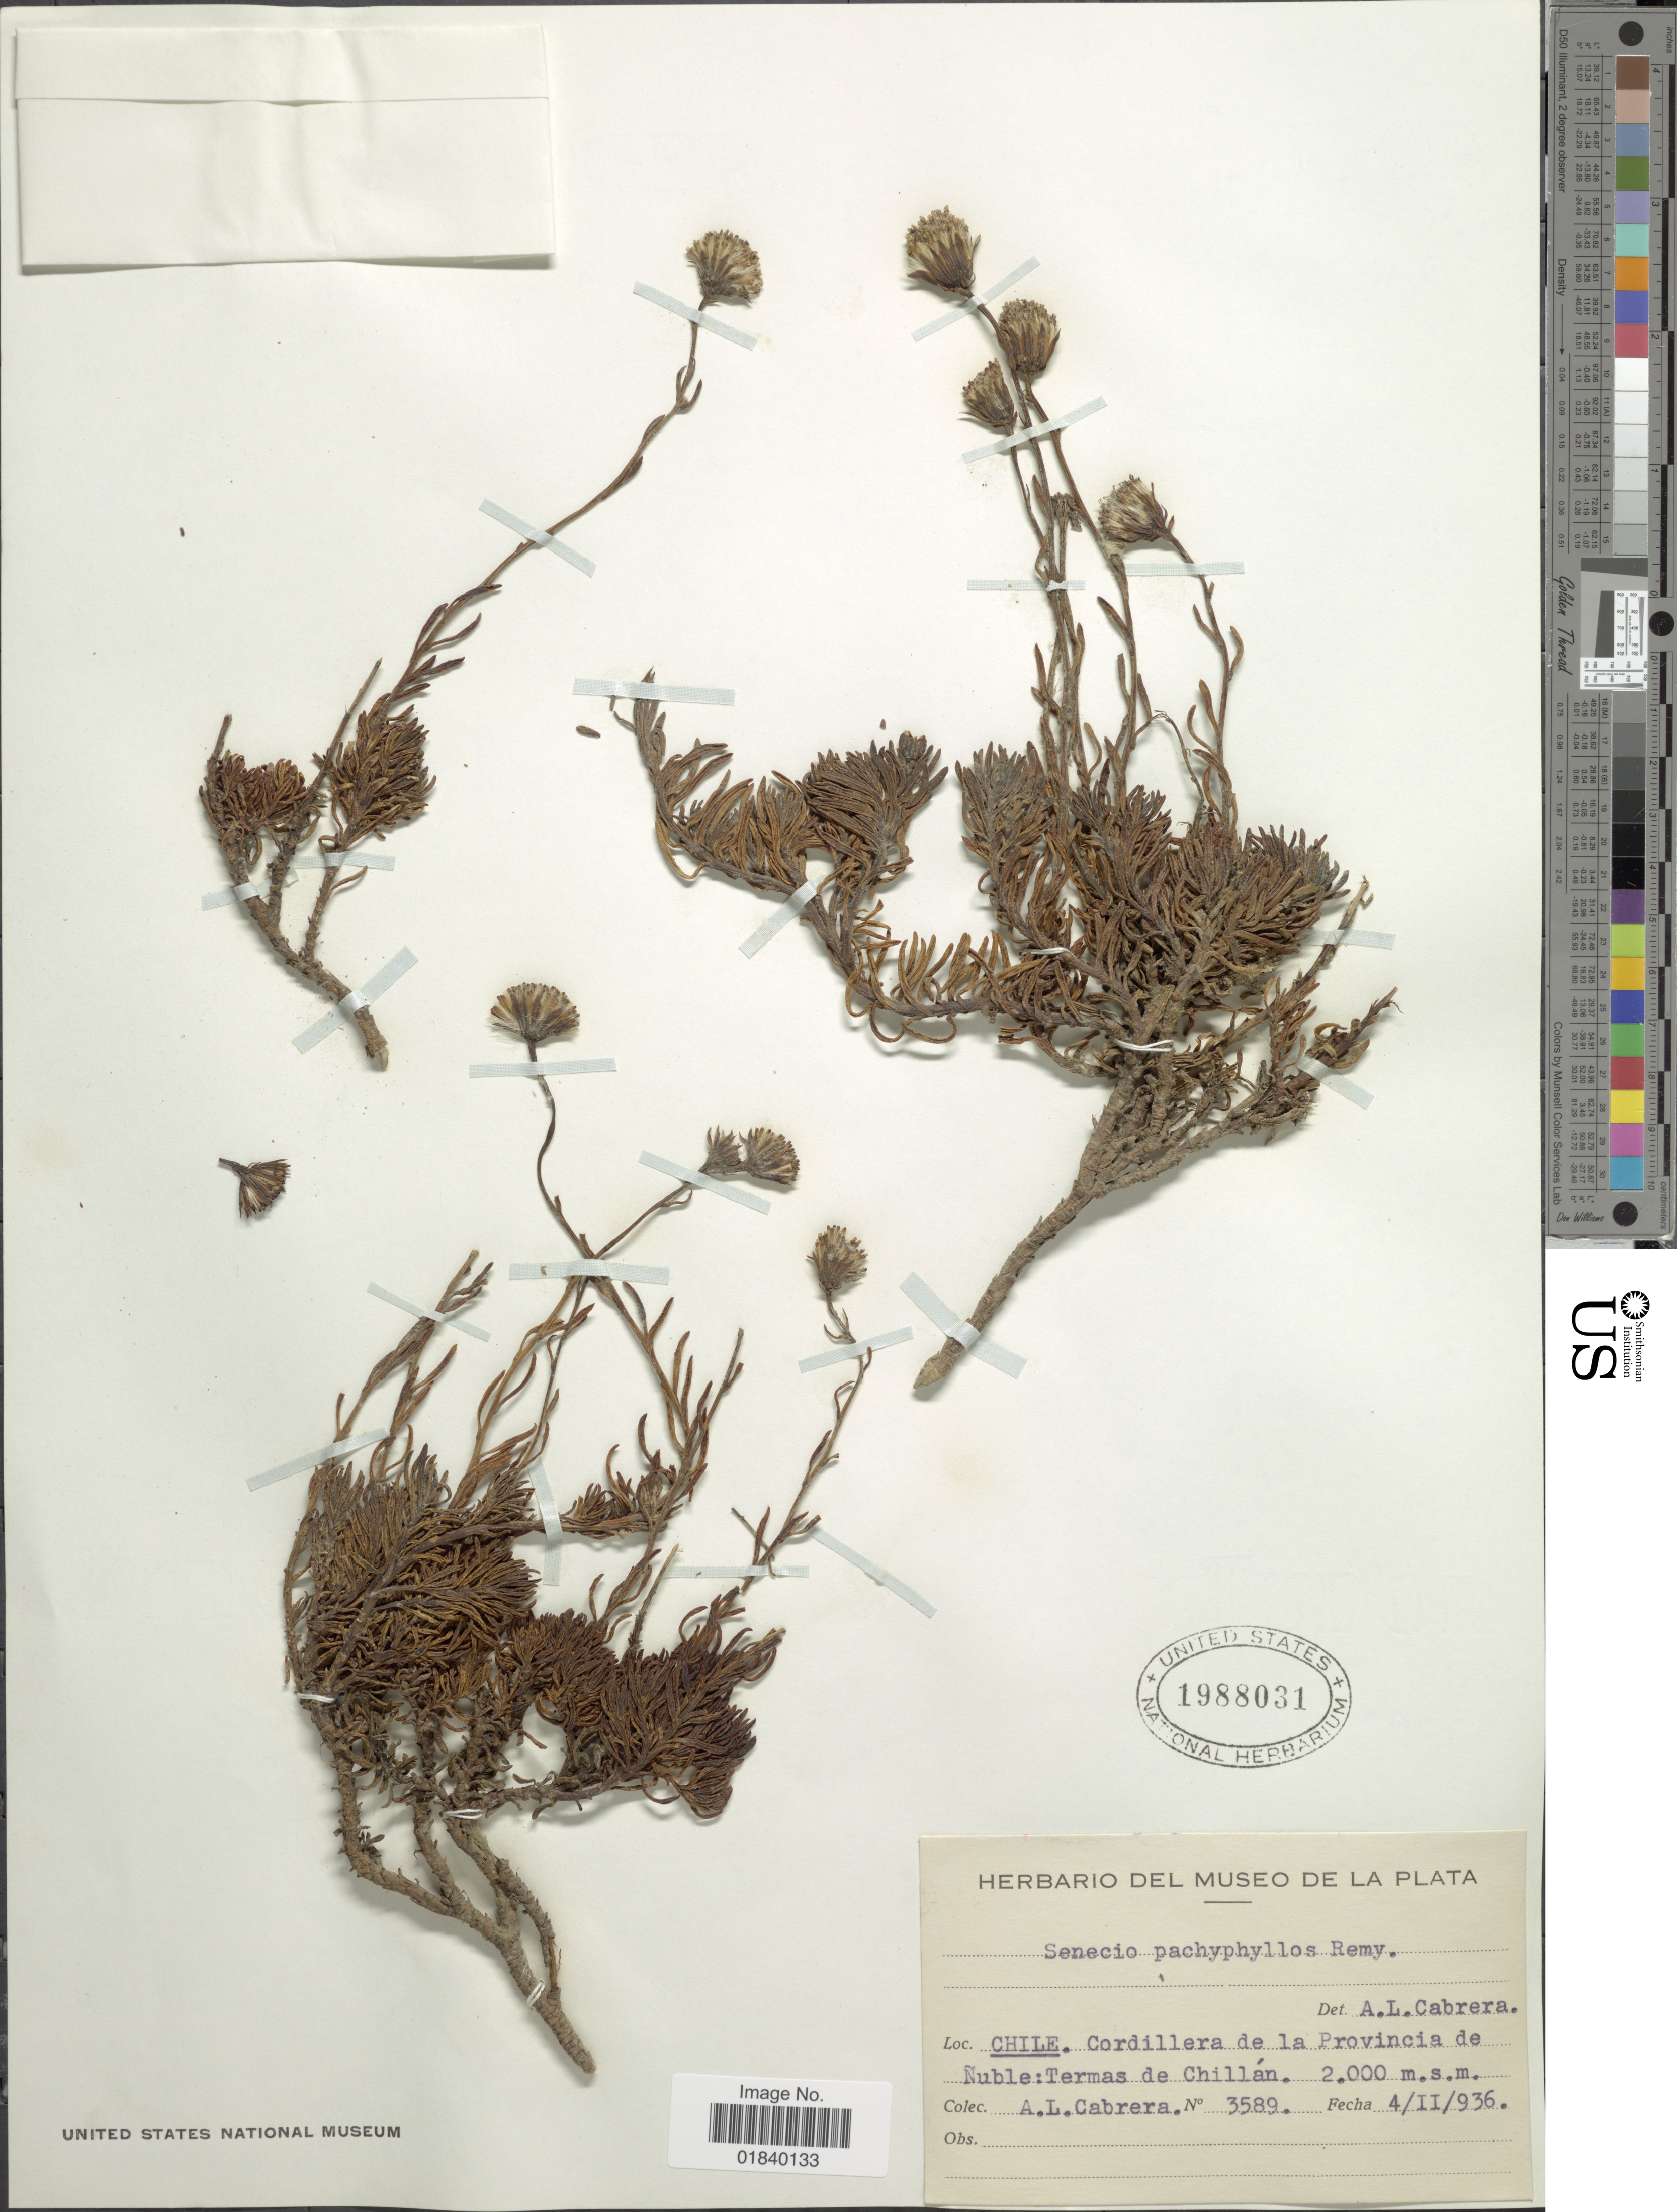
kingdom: Plantae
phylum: Tracheophyta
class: Magnoliopsida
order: Asterales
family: Asteraceae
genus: Brachyglottis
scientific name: Brachyglottis adamsii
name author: (Cheeseman) B. Nord.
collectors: A. L. Cabrera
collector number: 3589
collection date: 1936-02-04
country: Chile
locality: Chile, Cordillera de la Provincia de Nuble: Termes de Chillan.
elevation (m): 2000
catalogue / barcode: US 1988031